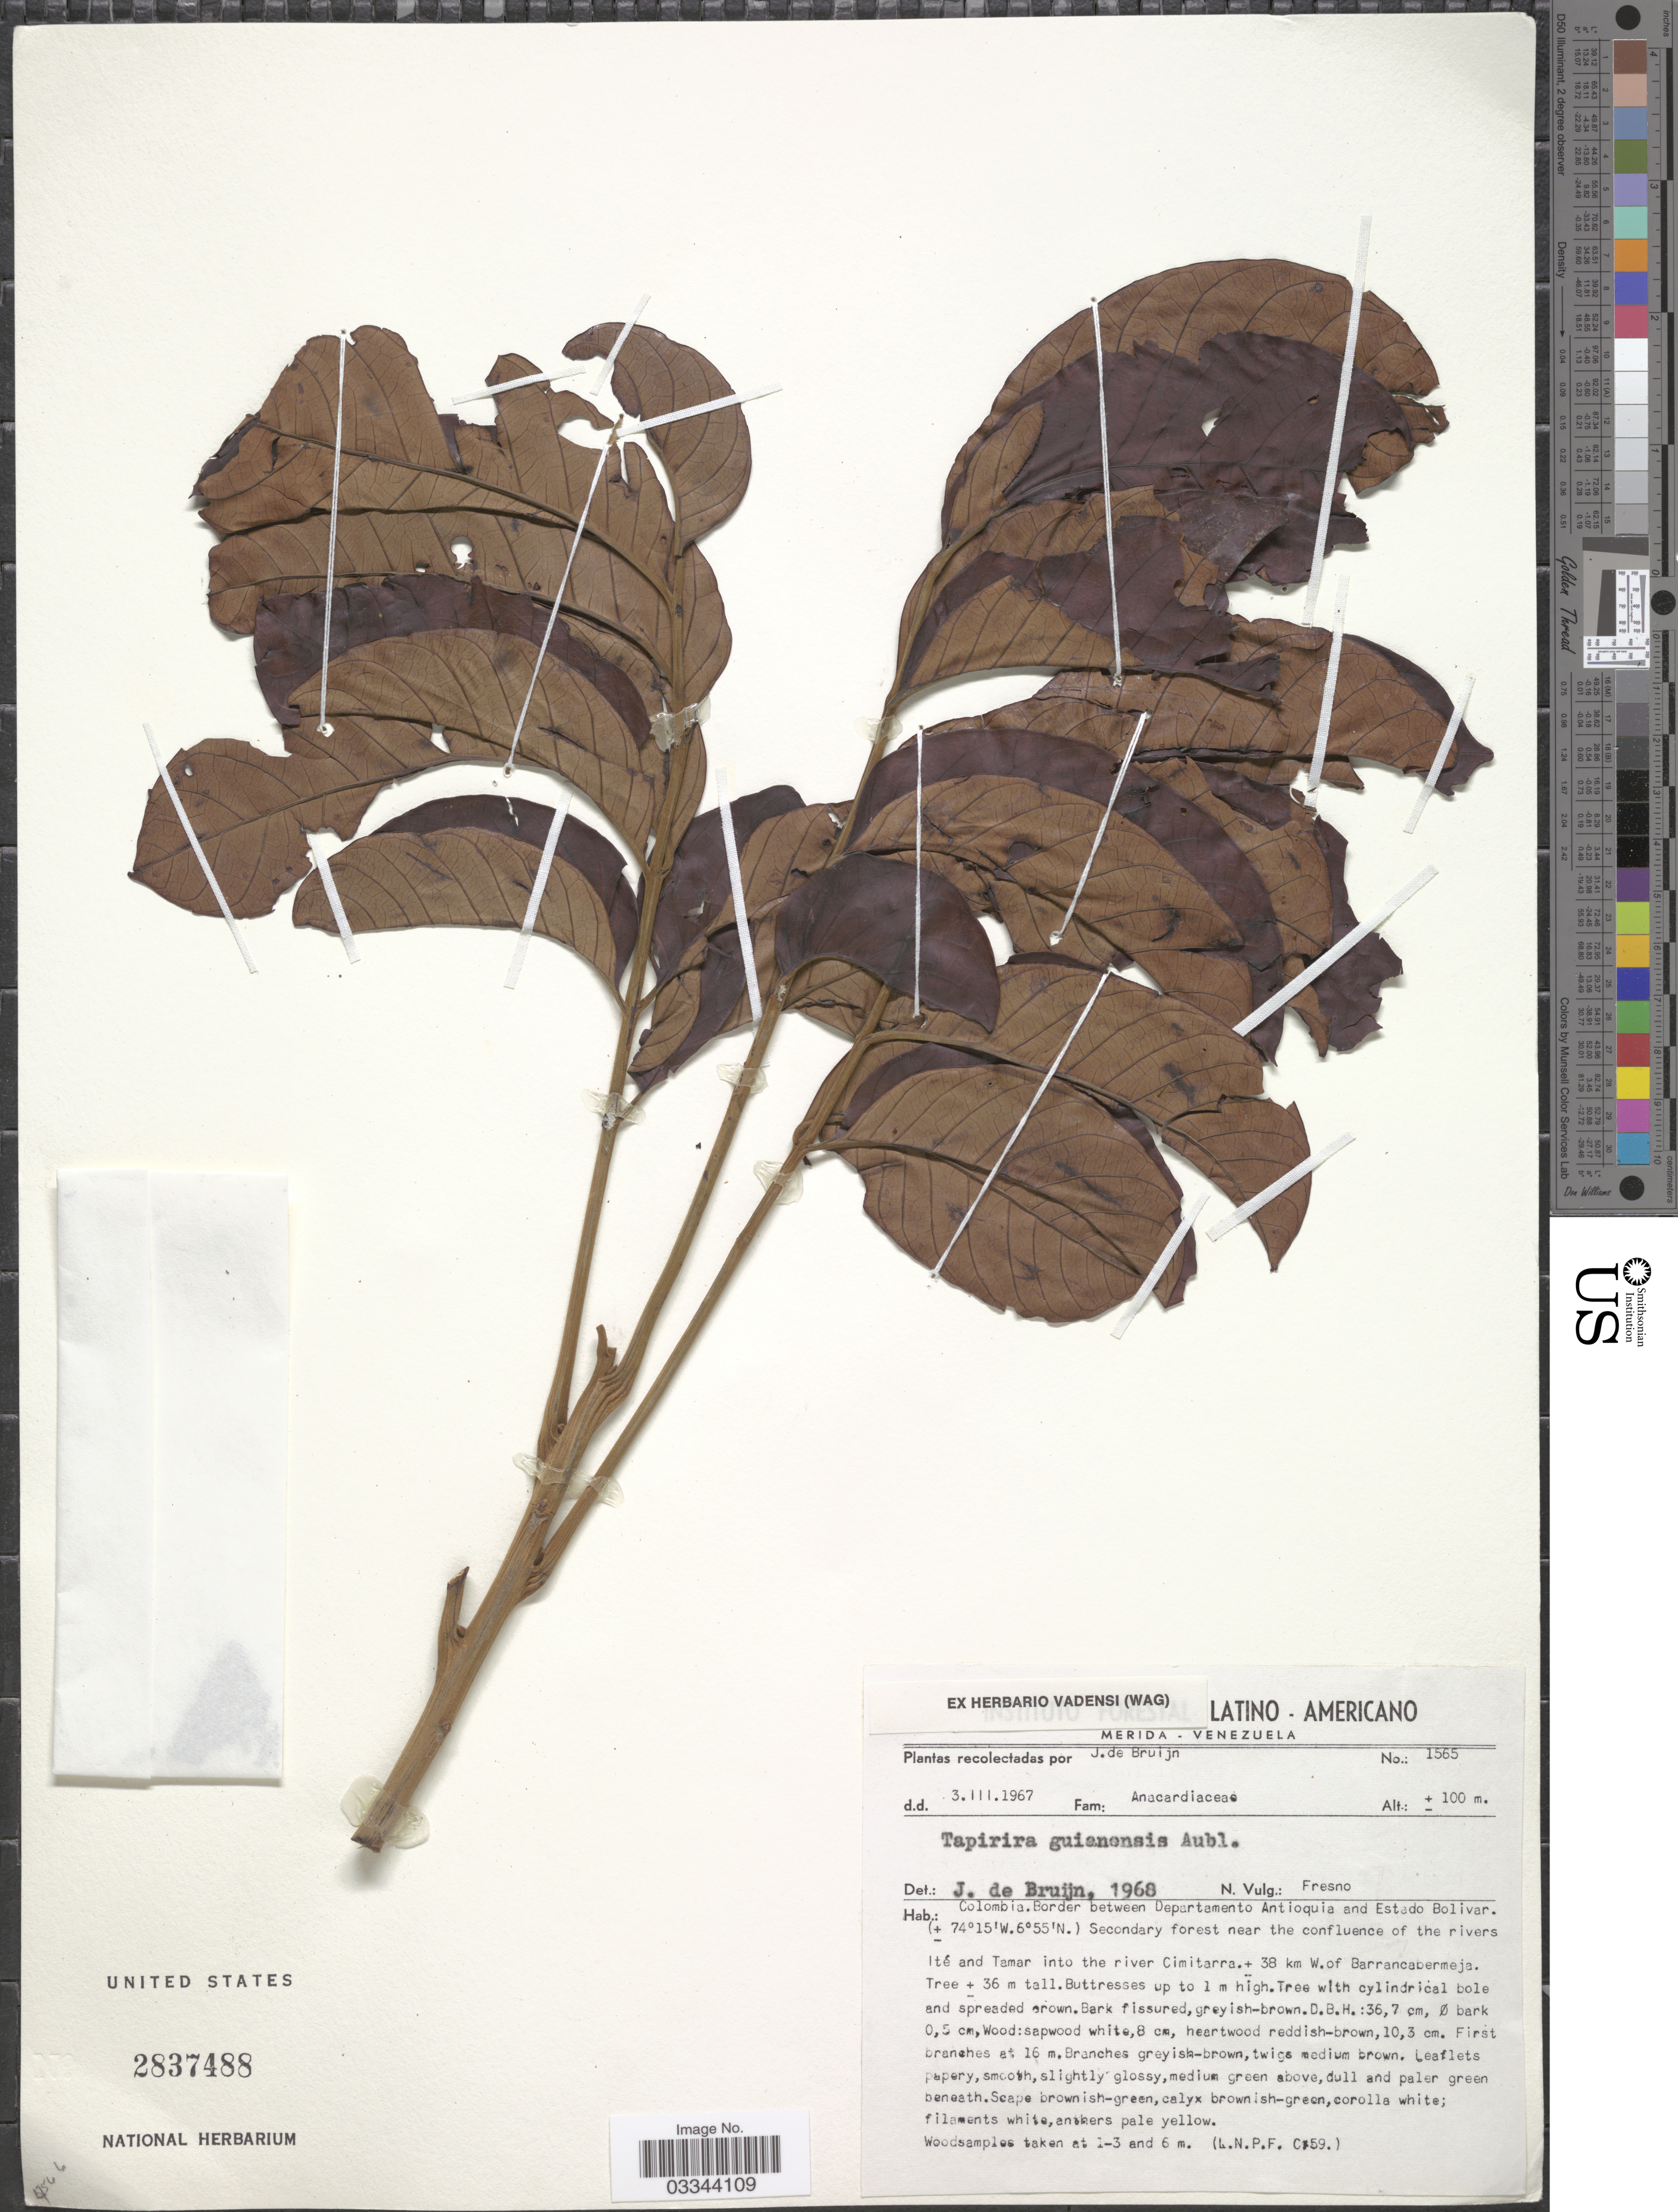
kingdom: Plantae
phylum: Tracheophyta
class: Magnoliopsida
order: Sapindales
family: Anacardiaceae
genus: Tapirira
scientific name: Tapirira guianensis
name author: Aubl.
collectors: J. Bruijn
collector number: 1565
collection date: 1967-03-03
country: Colombia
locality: Border between Departamentos Antioquia and Bolivar. Secondary forest near the confluence of the rivers Ité and Tamar into the river Cimitarra, ± 38 Km W. of Barrancabermeja.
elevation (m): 100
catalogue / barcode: US 2837488